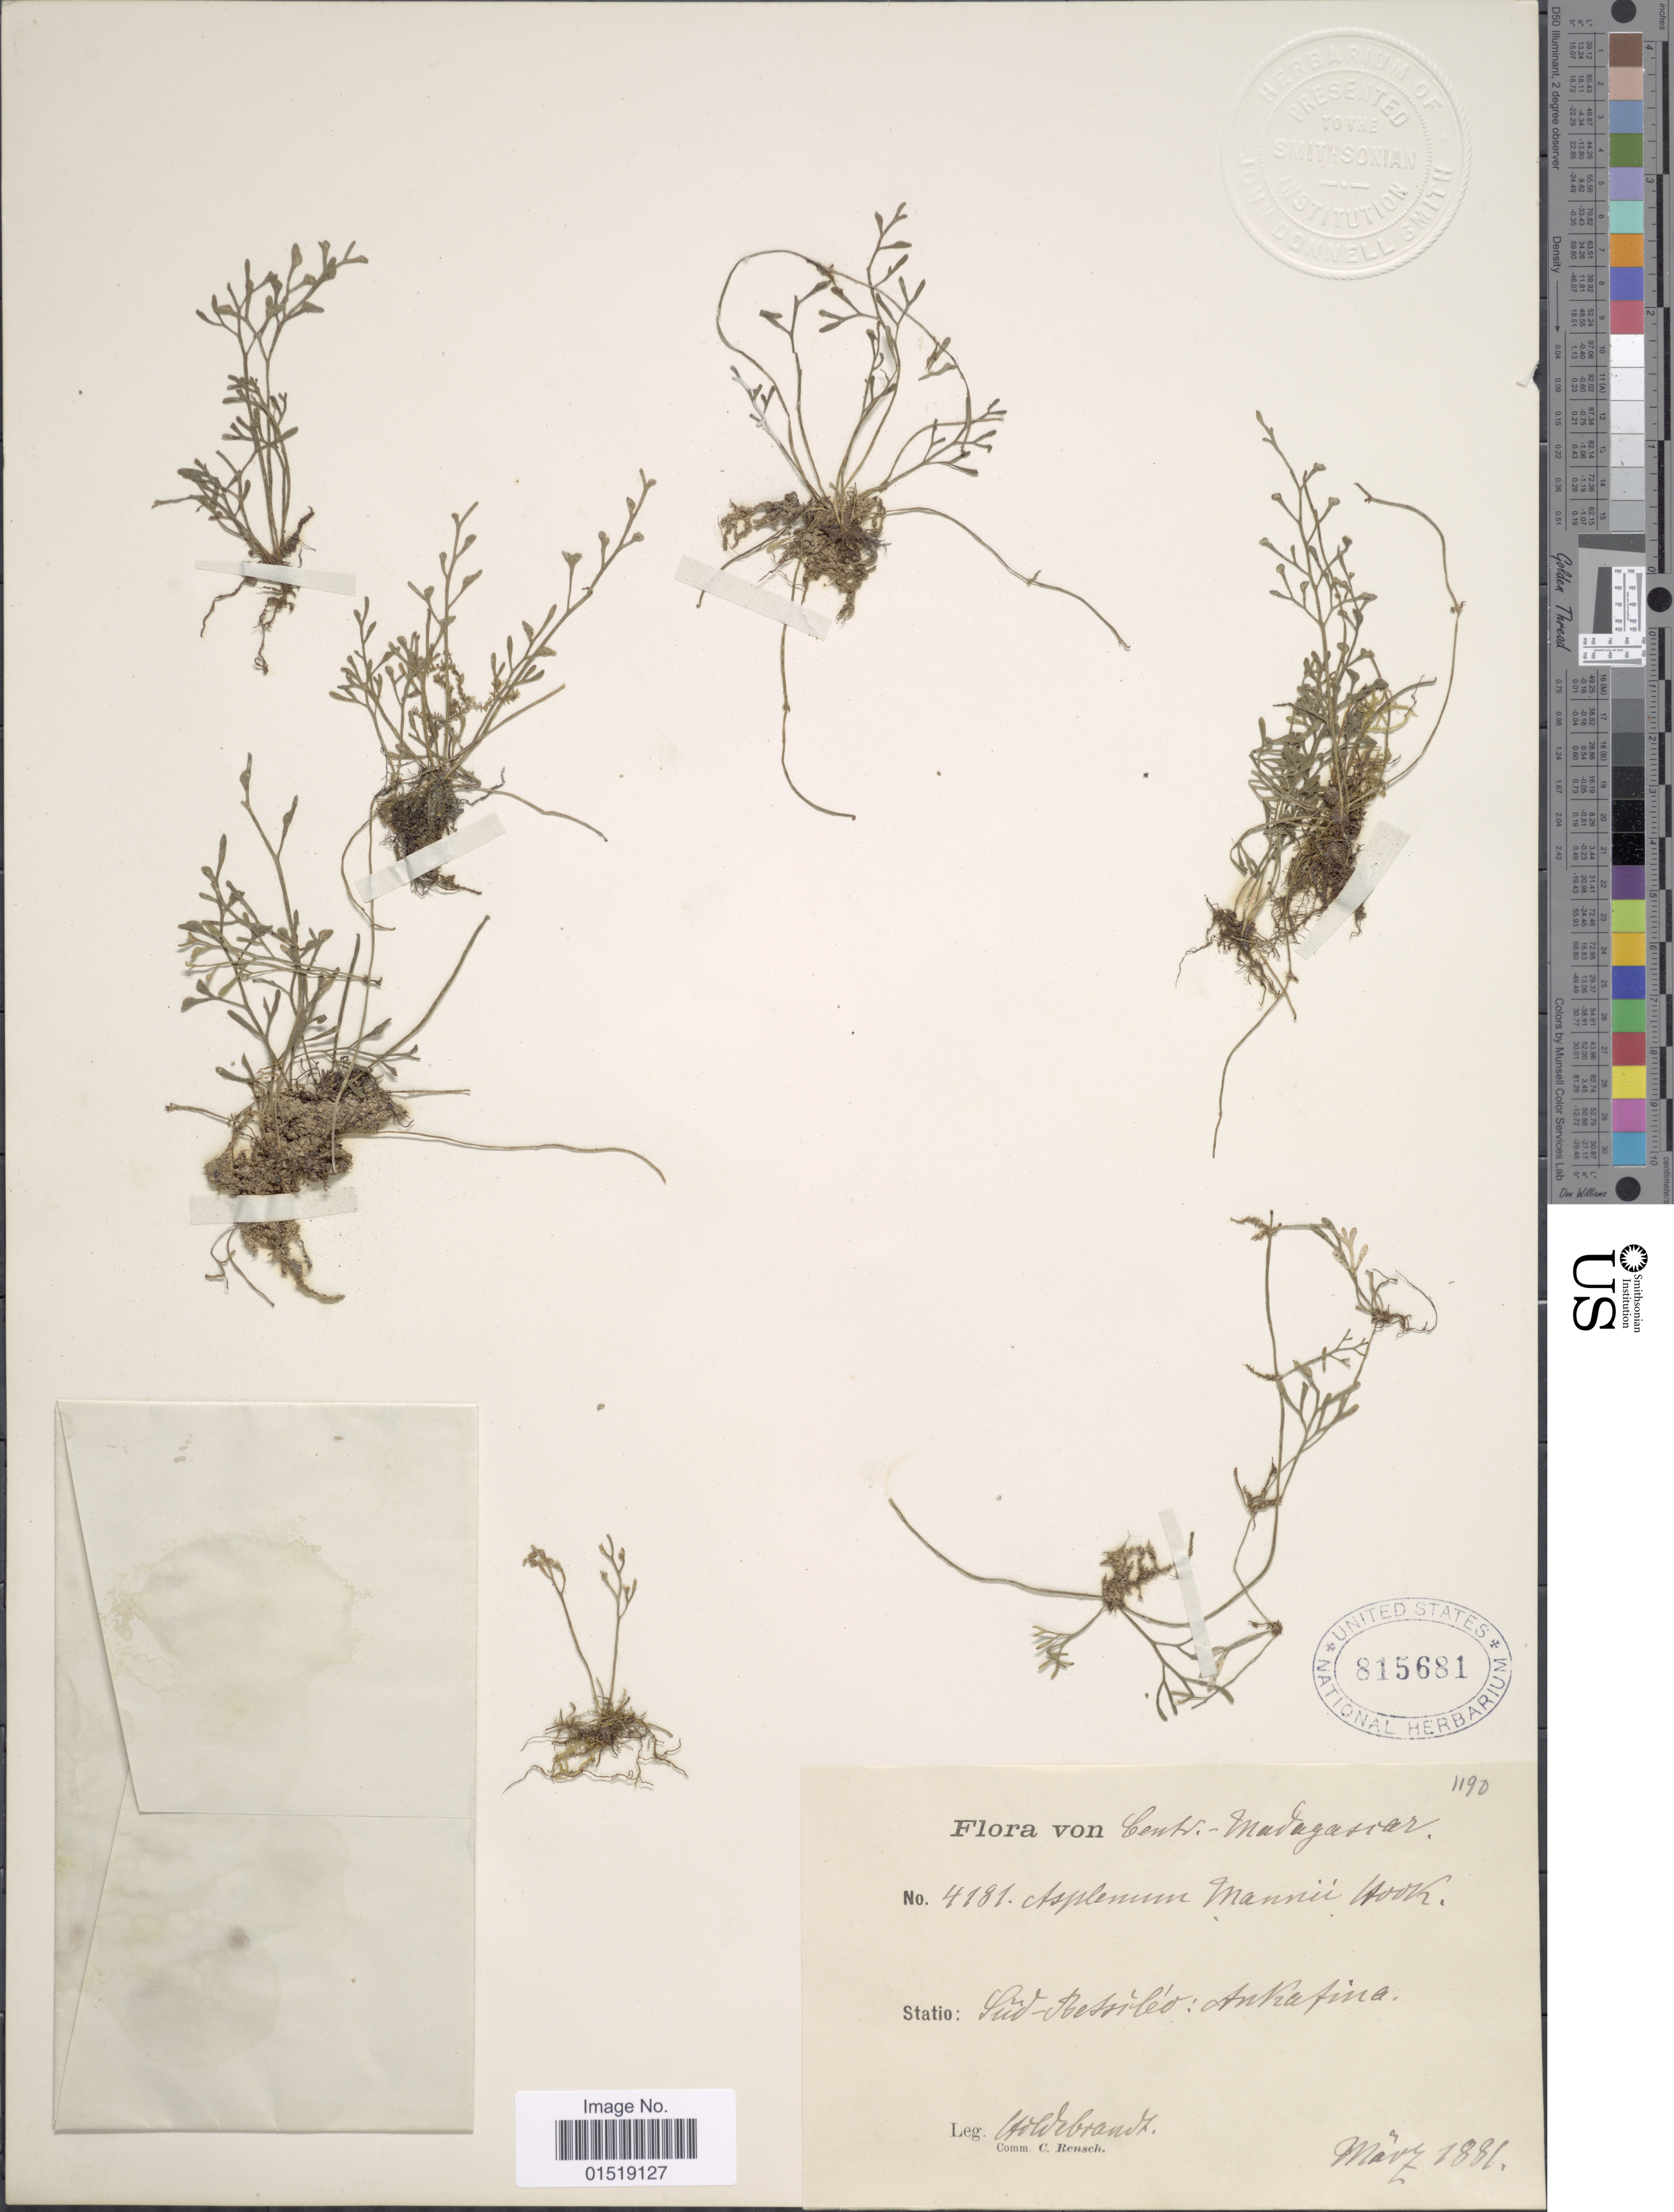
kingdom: Plantae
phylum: Tracheophyta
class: Polypodiopsida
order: Polypodiales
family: Aspleniaceae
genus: Asplenium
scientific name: Asplenium mannii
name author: Hook.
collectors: J. Hildebrandt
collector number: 4181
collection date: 1881-03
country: Madagascar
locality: Centr.-Madagascar. Süd-Betsiléo: Ankafina.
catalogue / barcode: US 815681